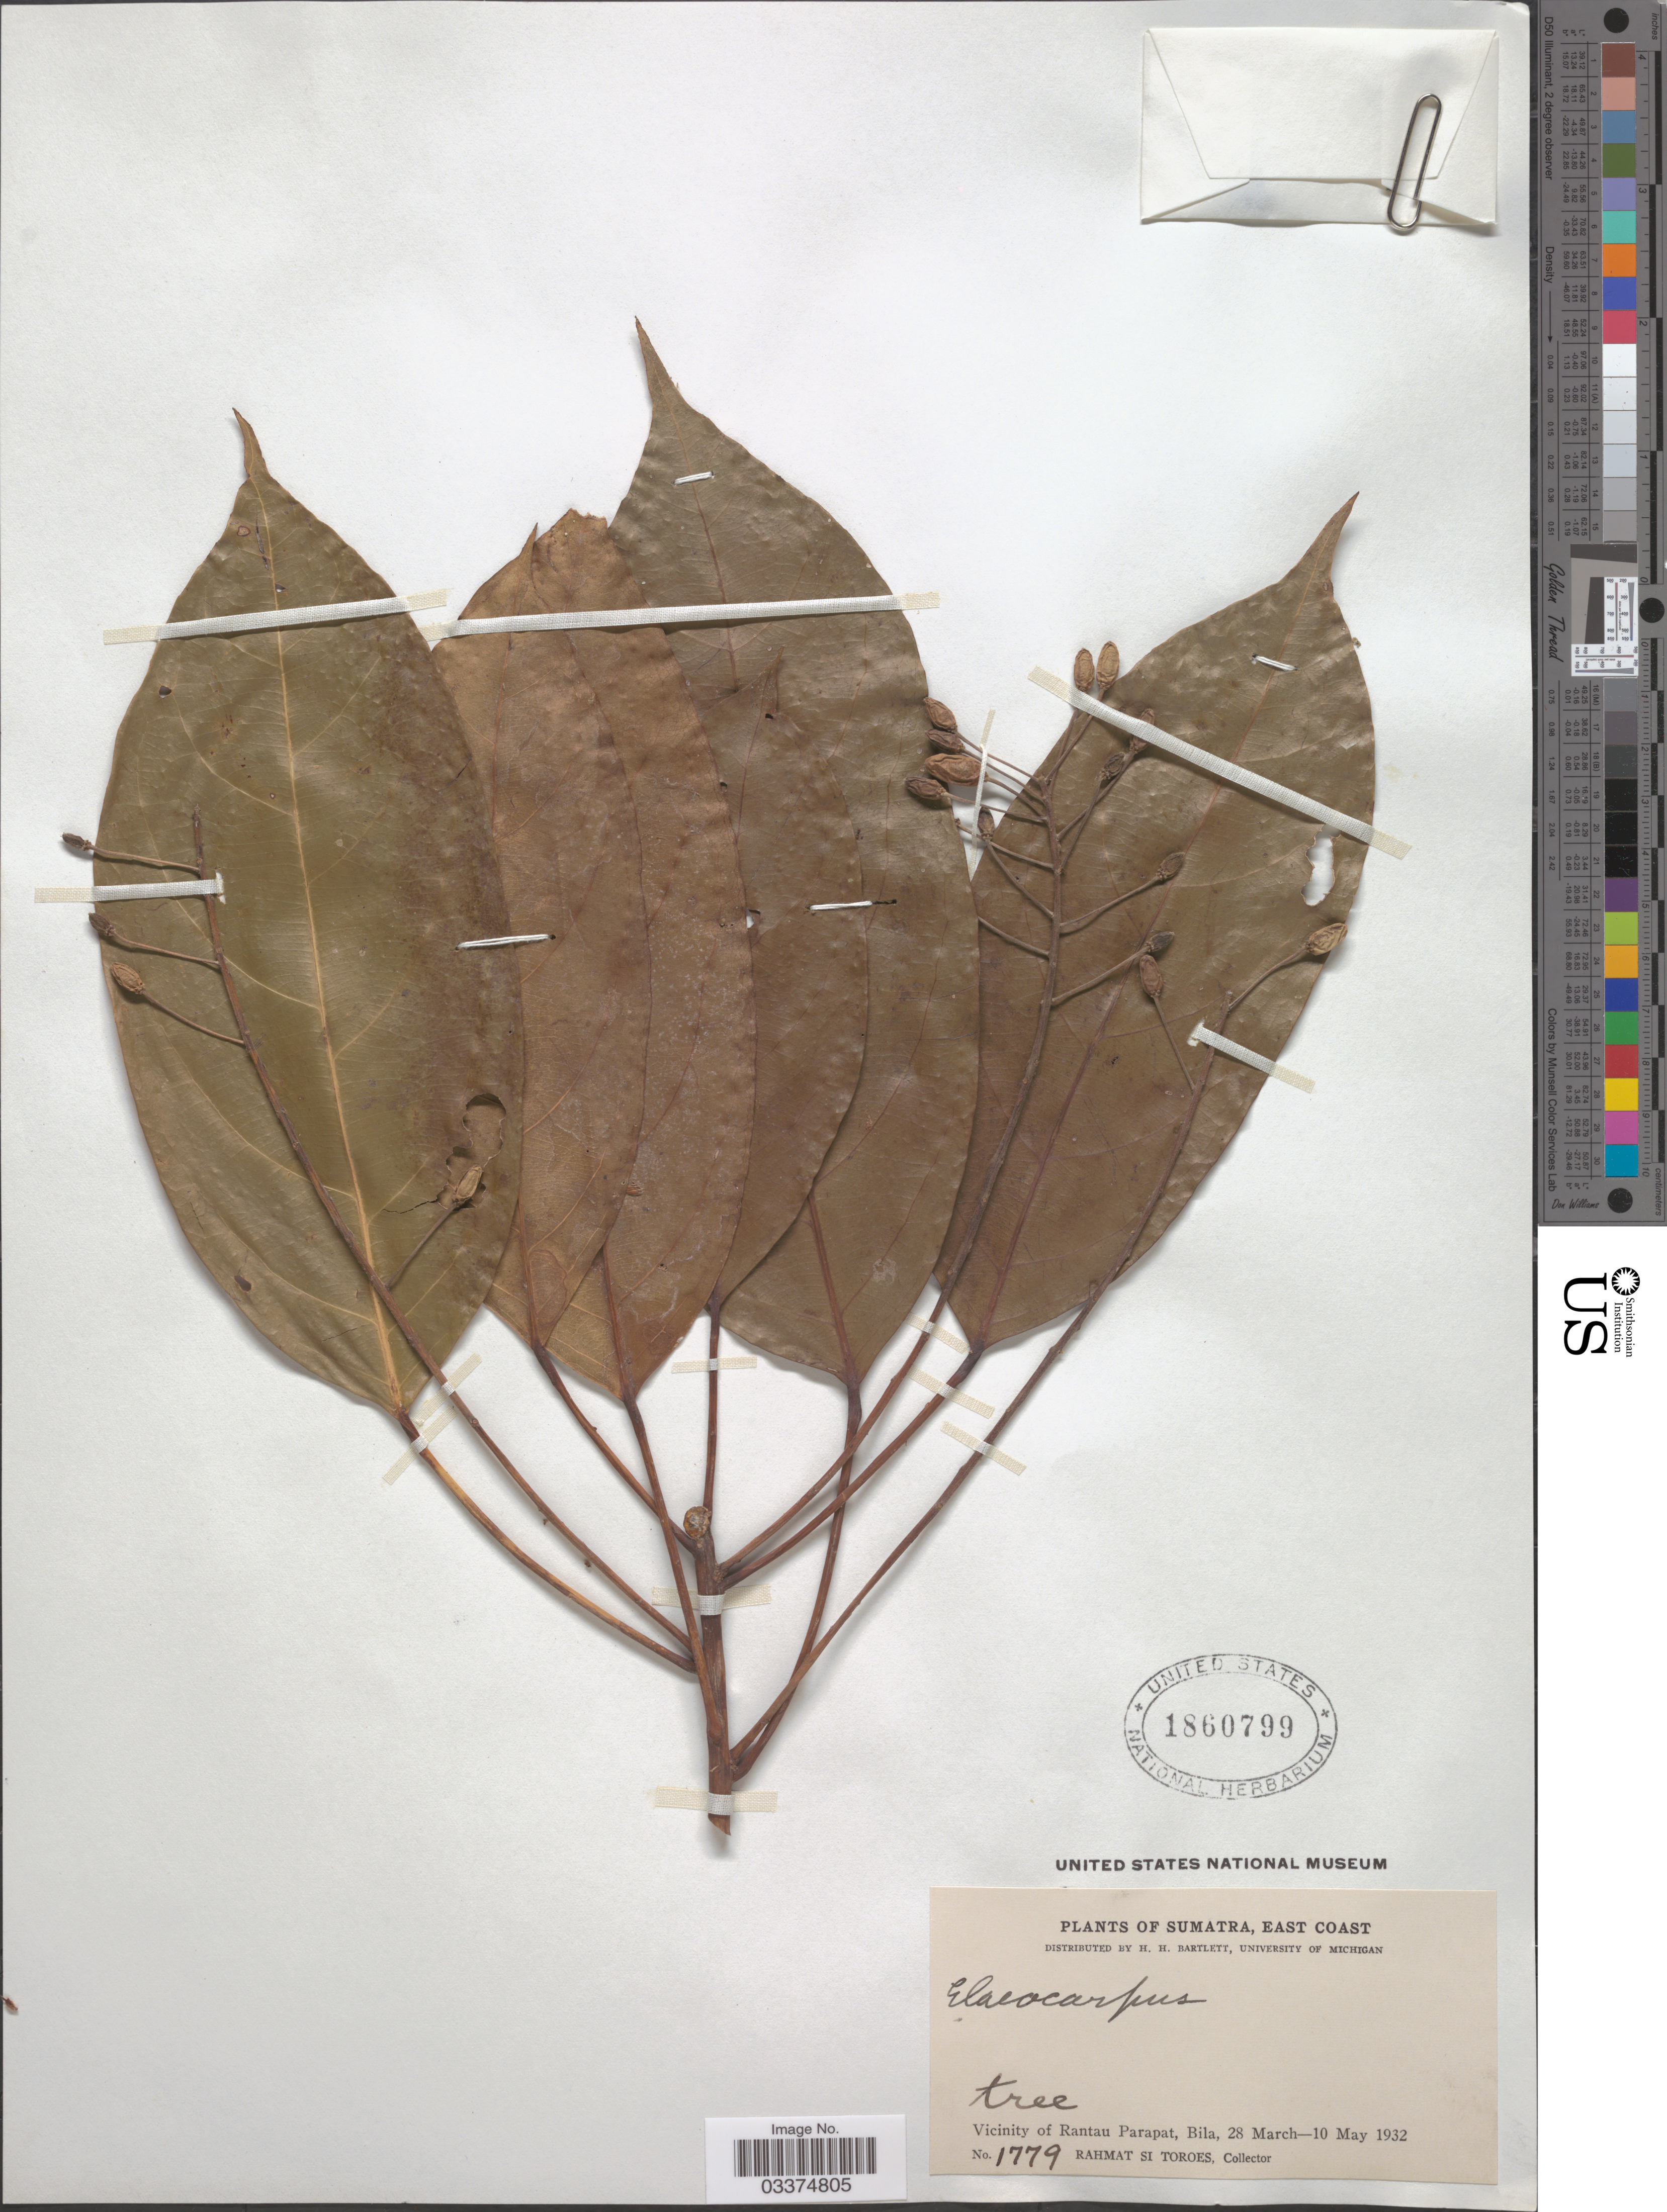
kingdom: Plantae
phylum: Tracheophyta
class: Magnoliopsida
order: Oxalidales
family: Elaeocarpaceae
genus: Elaeocarpus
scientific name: Elaeocarpus sp.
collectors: Rahmat Si Boeea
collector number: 1779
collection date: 1932-03-28/1932-05-10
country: Indonesia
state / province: Sumatra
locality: East Coast. Vicinity of Rantau Parapat, Bila.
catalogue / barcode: US 1860799